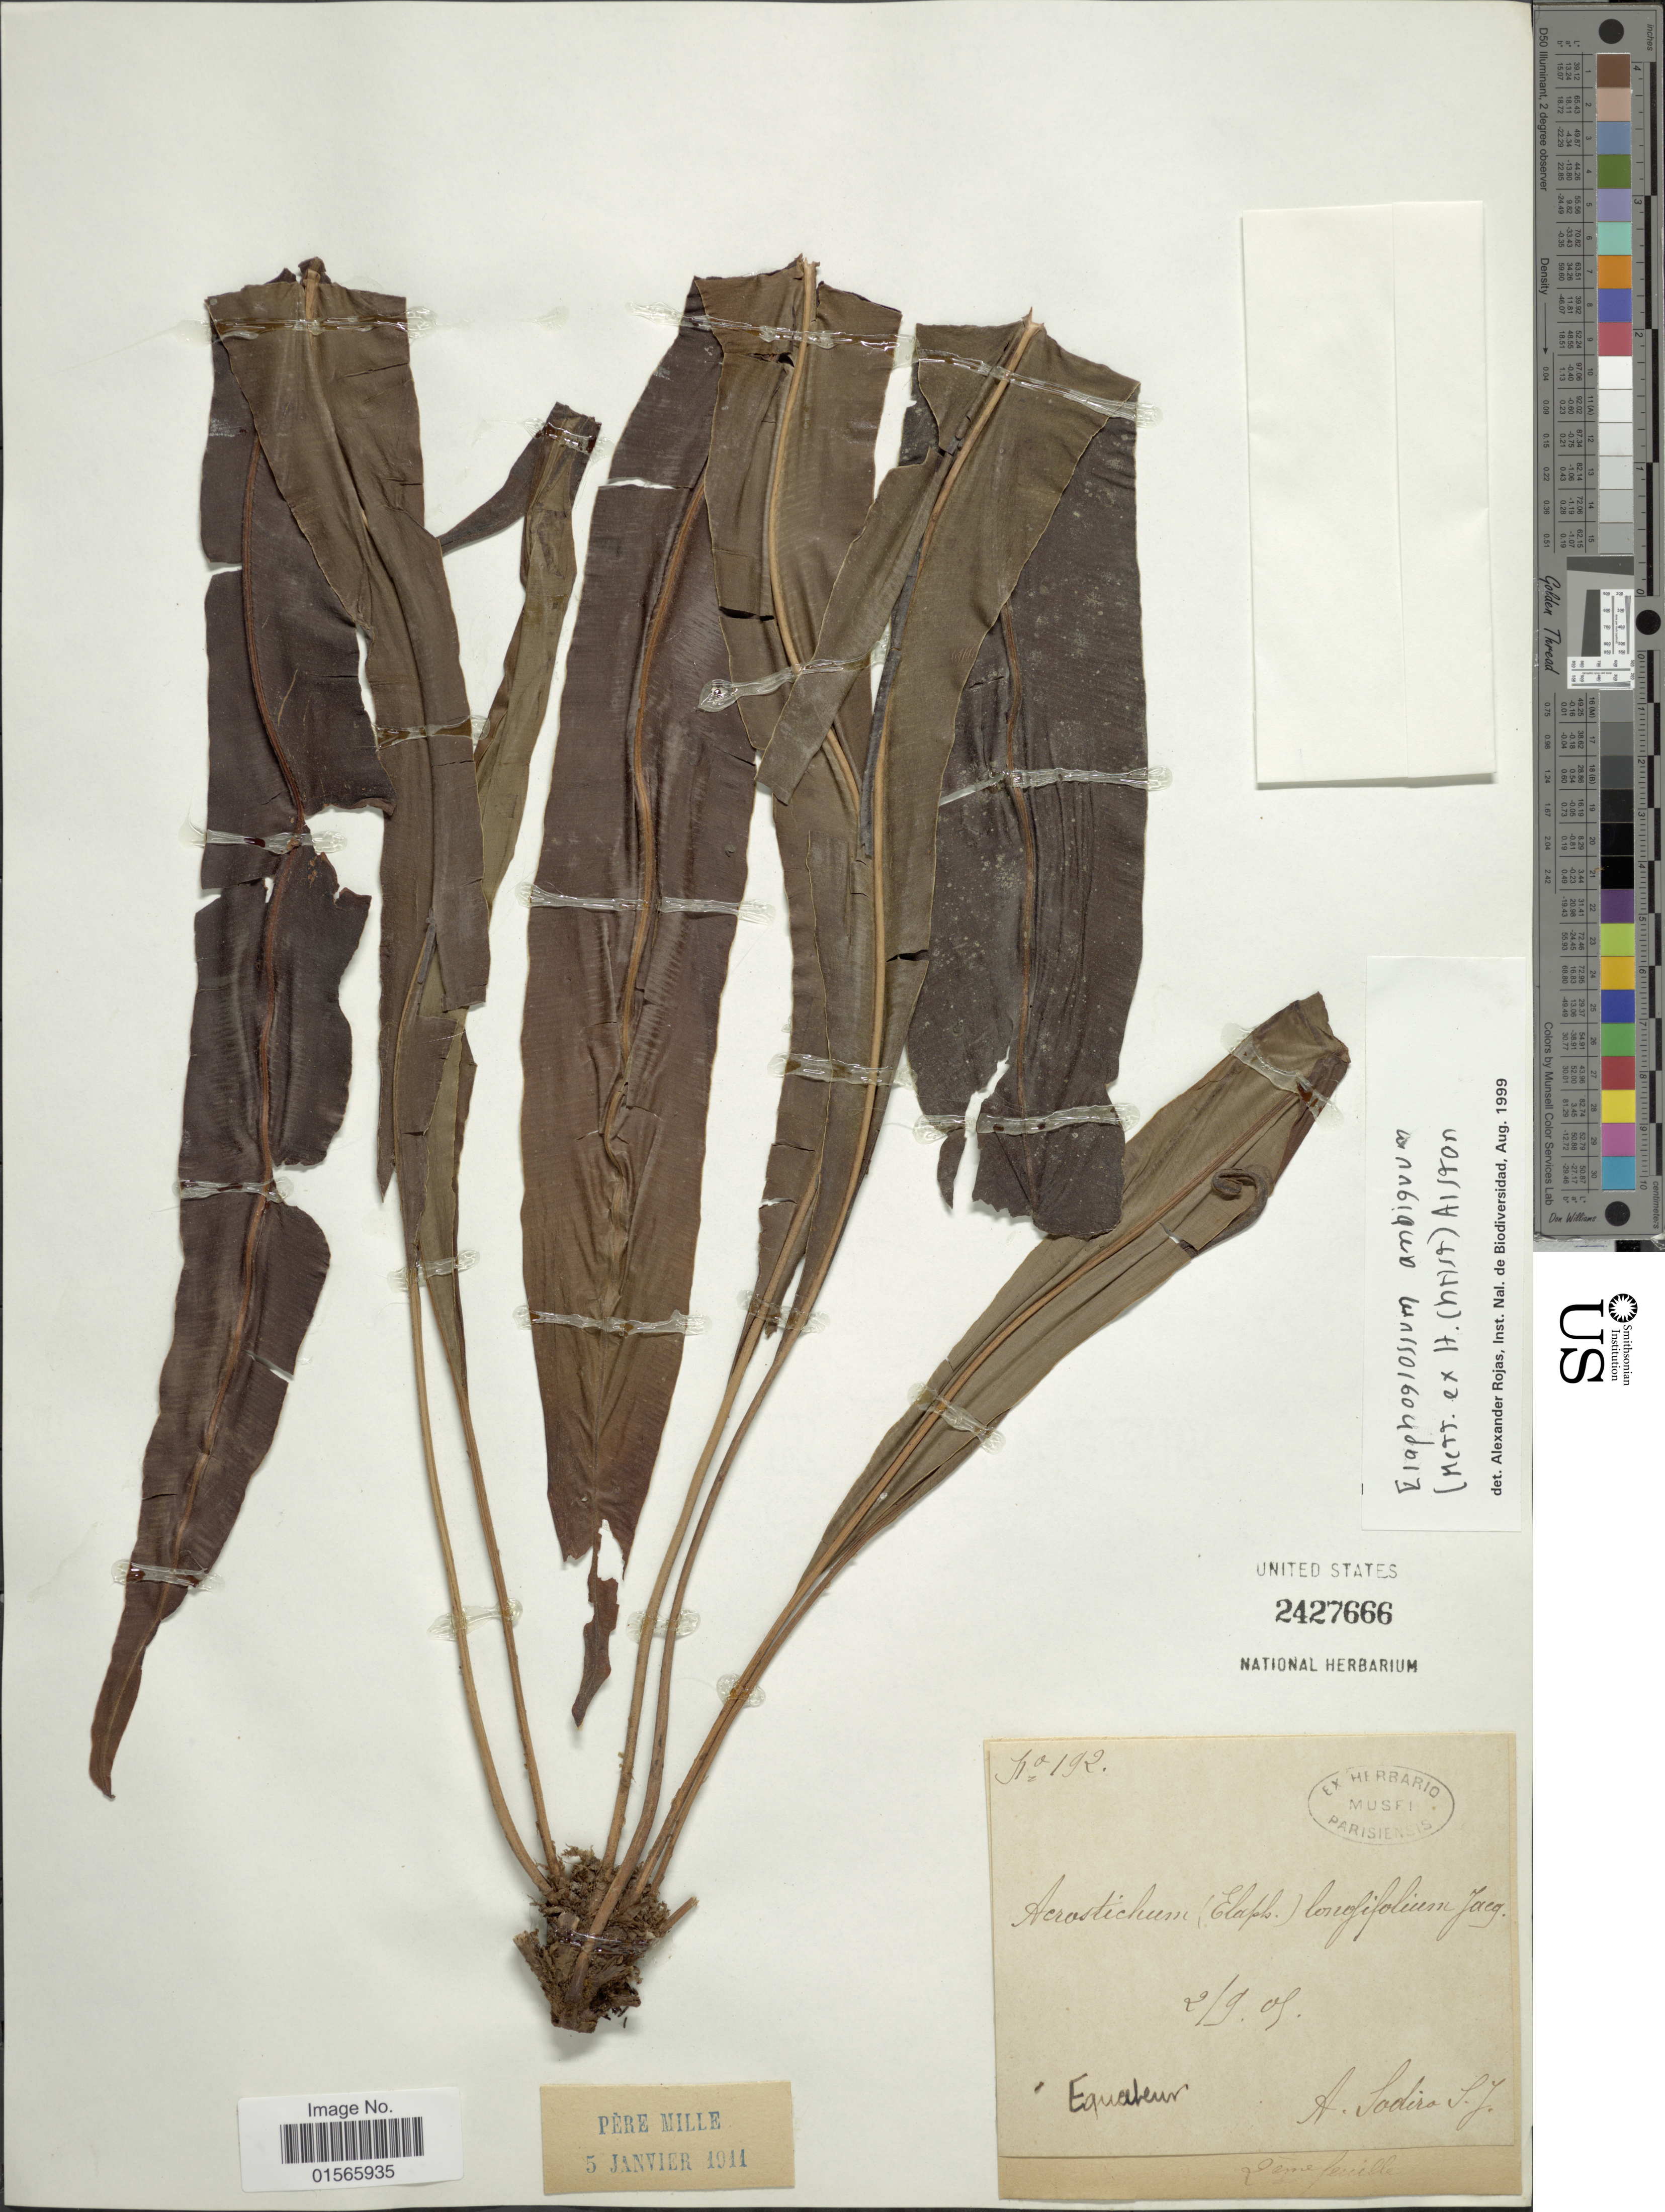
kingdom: Plantae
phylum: Tracheophyta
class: Polypodiopsida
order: Polypodiales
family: Dryopteridaceae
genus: Elaphoglossum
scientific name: Elaphoglossum vascoae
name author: F.B. Matos & R.C. Moran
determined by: Moran, R. C.; Matos, F. B.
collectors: A. Sodiro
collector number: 192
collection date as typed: Transcribed d/m/y: 2/9/9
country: Ecuador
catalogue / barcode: US 2427666